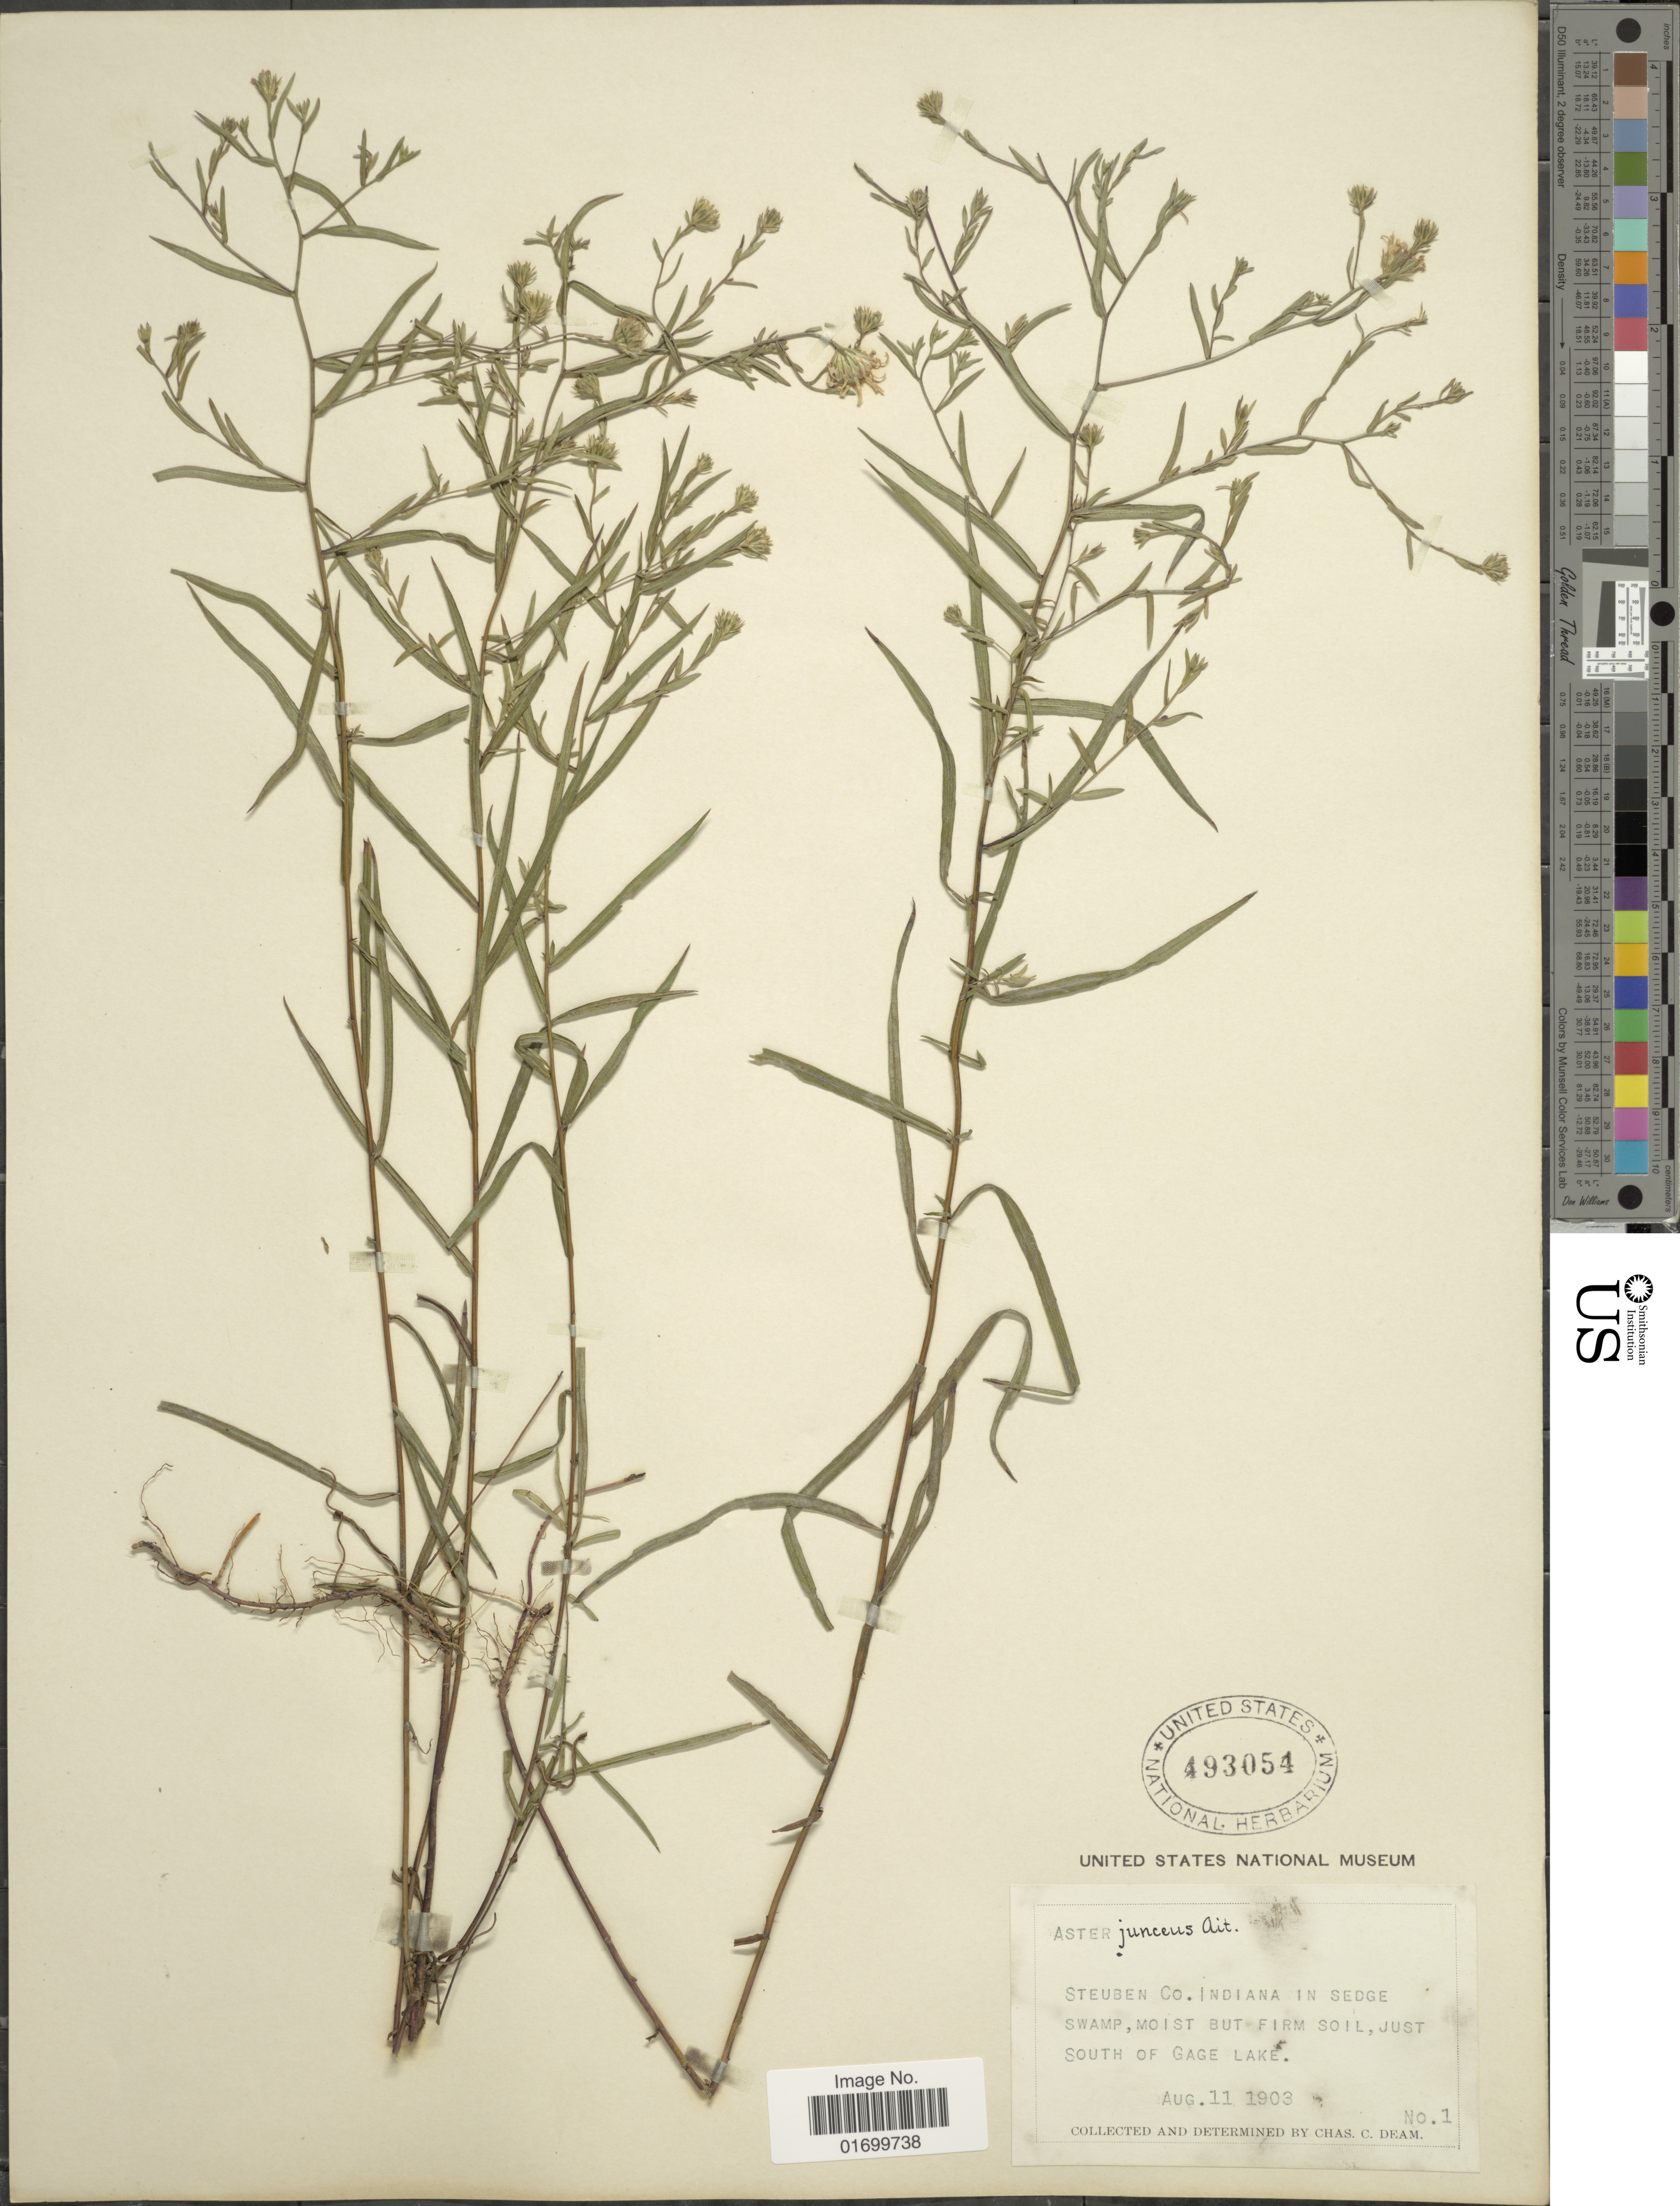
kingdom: Plantae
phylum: Tracheophyta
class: Magnoliopsida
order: Asterales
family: Asteraceae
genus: Symphyotrichum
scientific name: Symphyotrichum boreale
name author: (Torr. & A. Gray) Á. Löve & D. Löve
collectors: C. C. Deam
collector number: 1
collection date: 1903-08-11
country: United States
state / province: Indiana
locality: Steuben Co. Indiana in segde swamp, just South of Gage Lake.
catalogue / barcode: US 493054